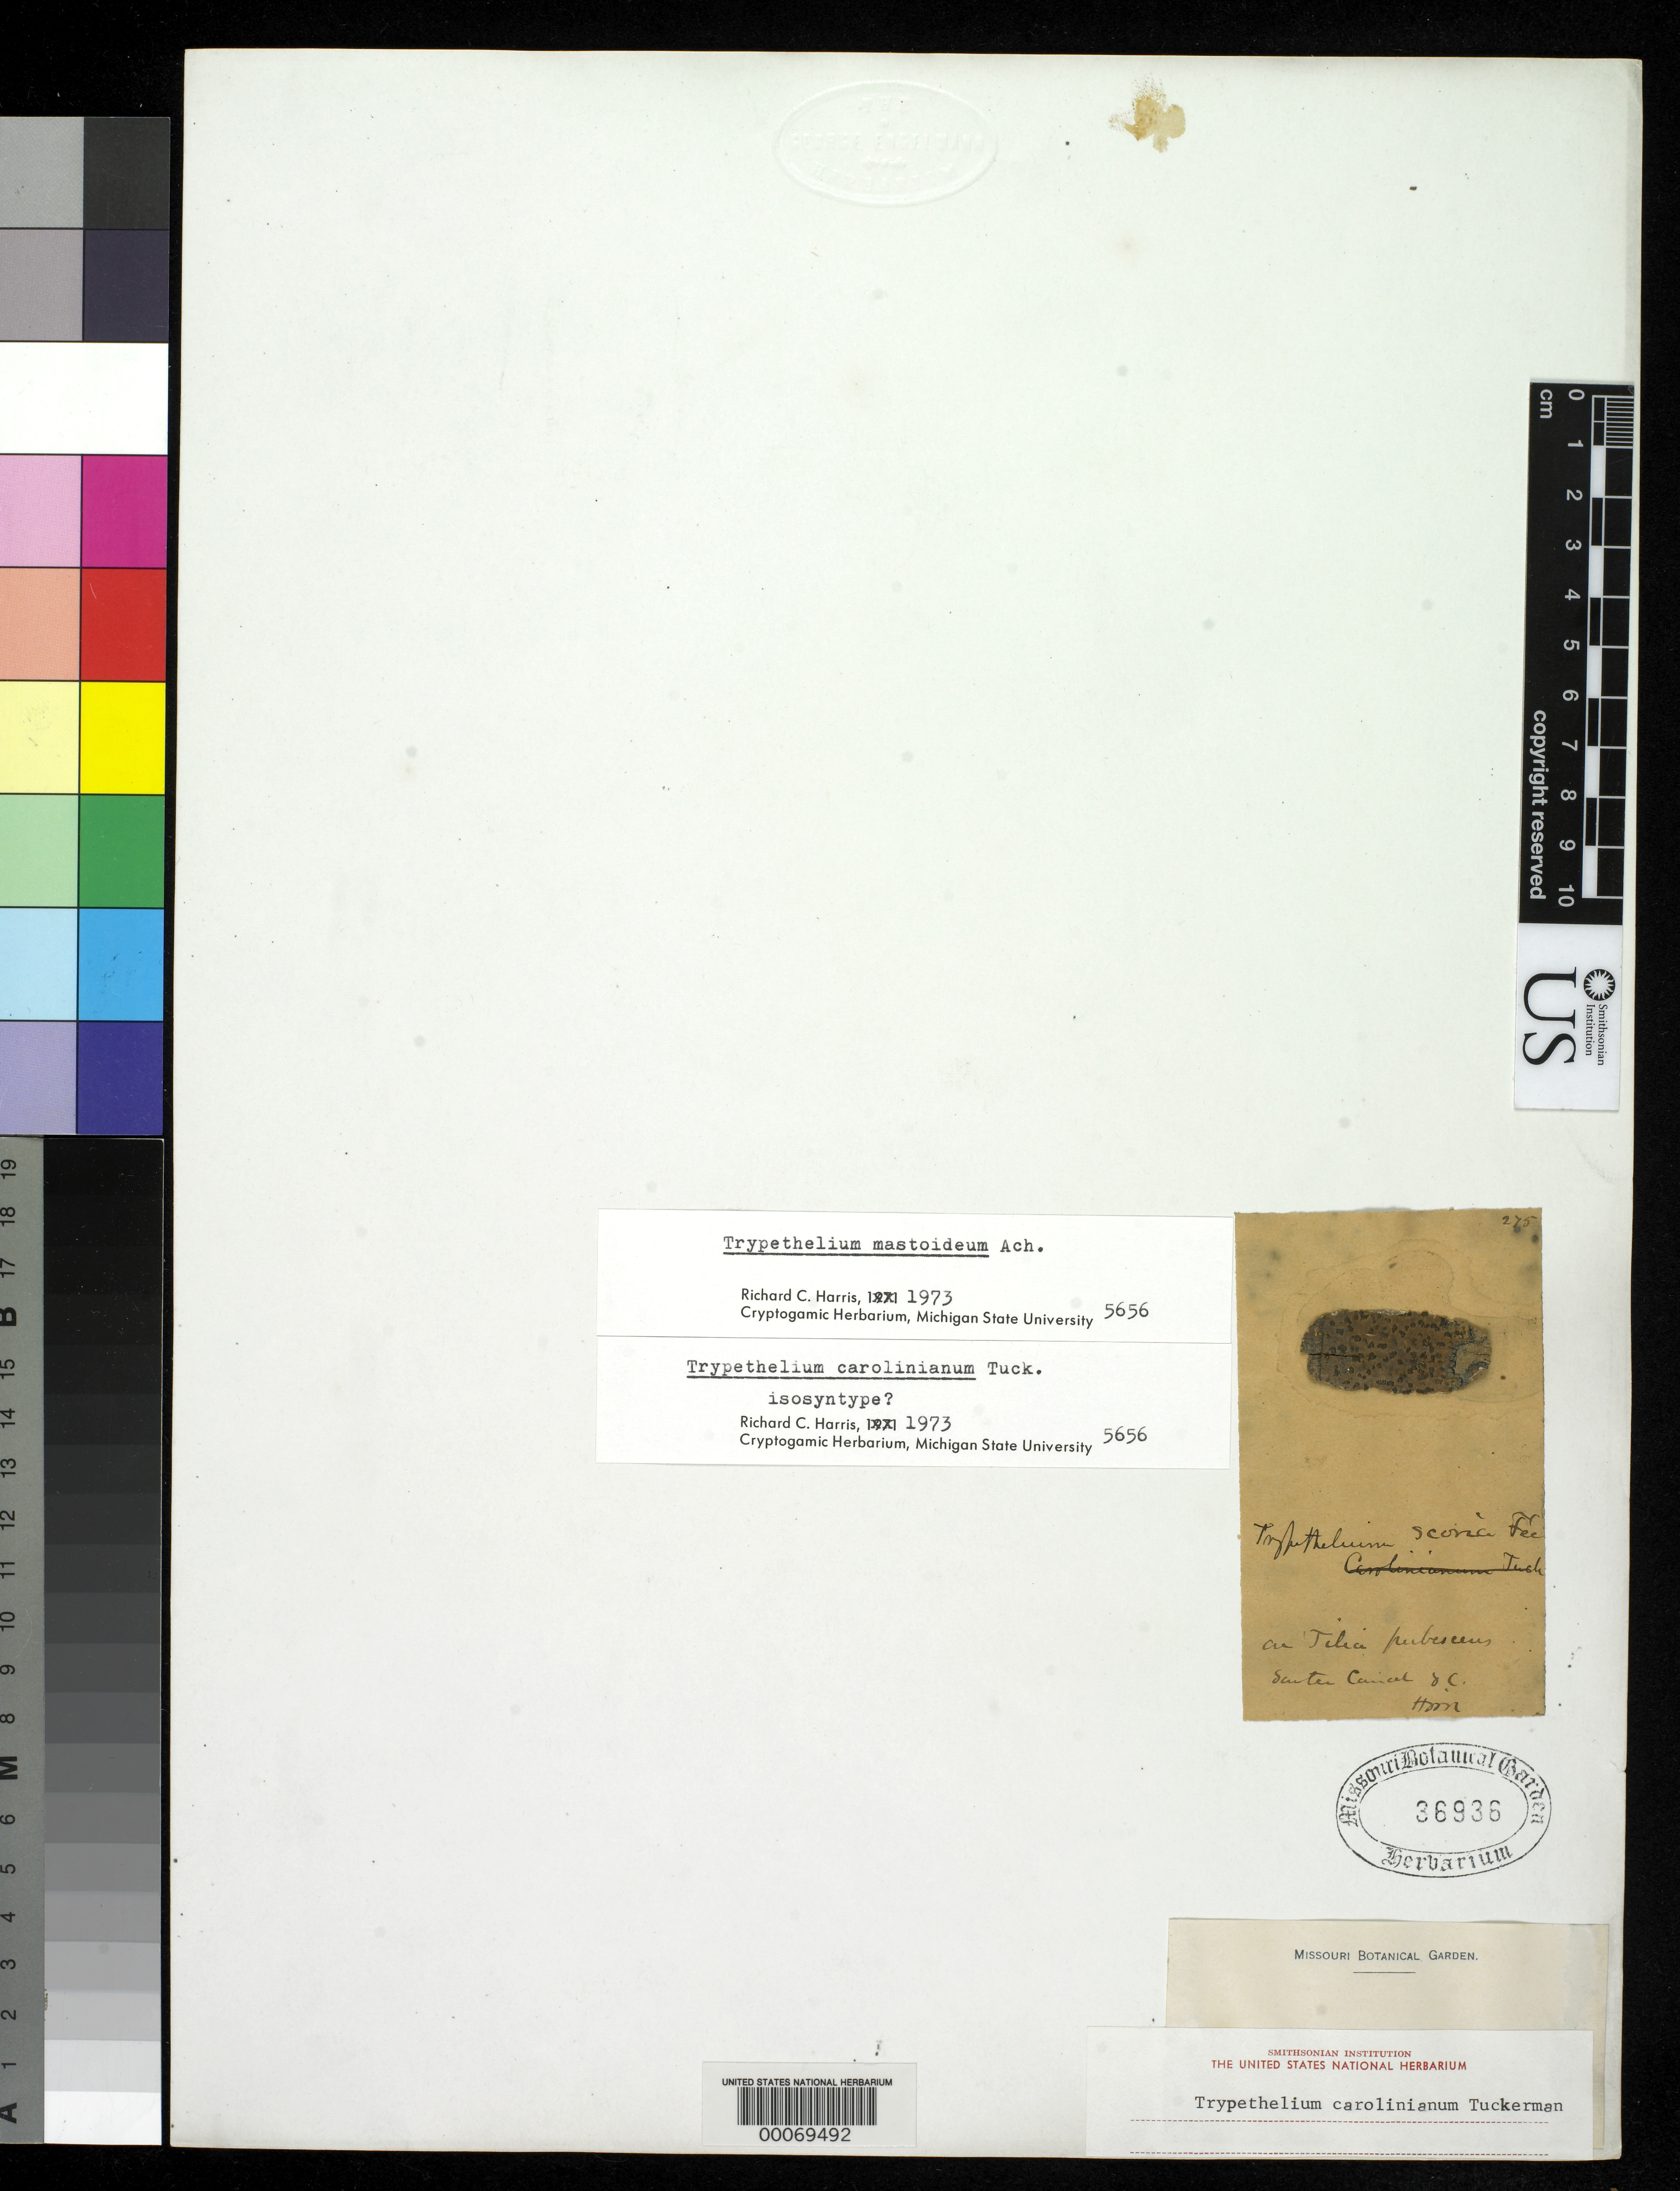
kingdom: Fungi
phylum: Ascomycota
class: Dothideomycetes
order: Trypetheliales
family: Trypetheliaceae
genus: Trypethelium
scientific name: Trypethelium carolinianum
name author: Tuck.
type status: Isosyntype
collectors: H. Ravenel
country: United States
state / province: South Carolina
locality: Santee Canal.